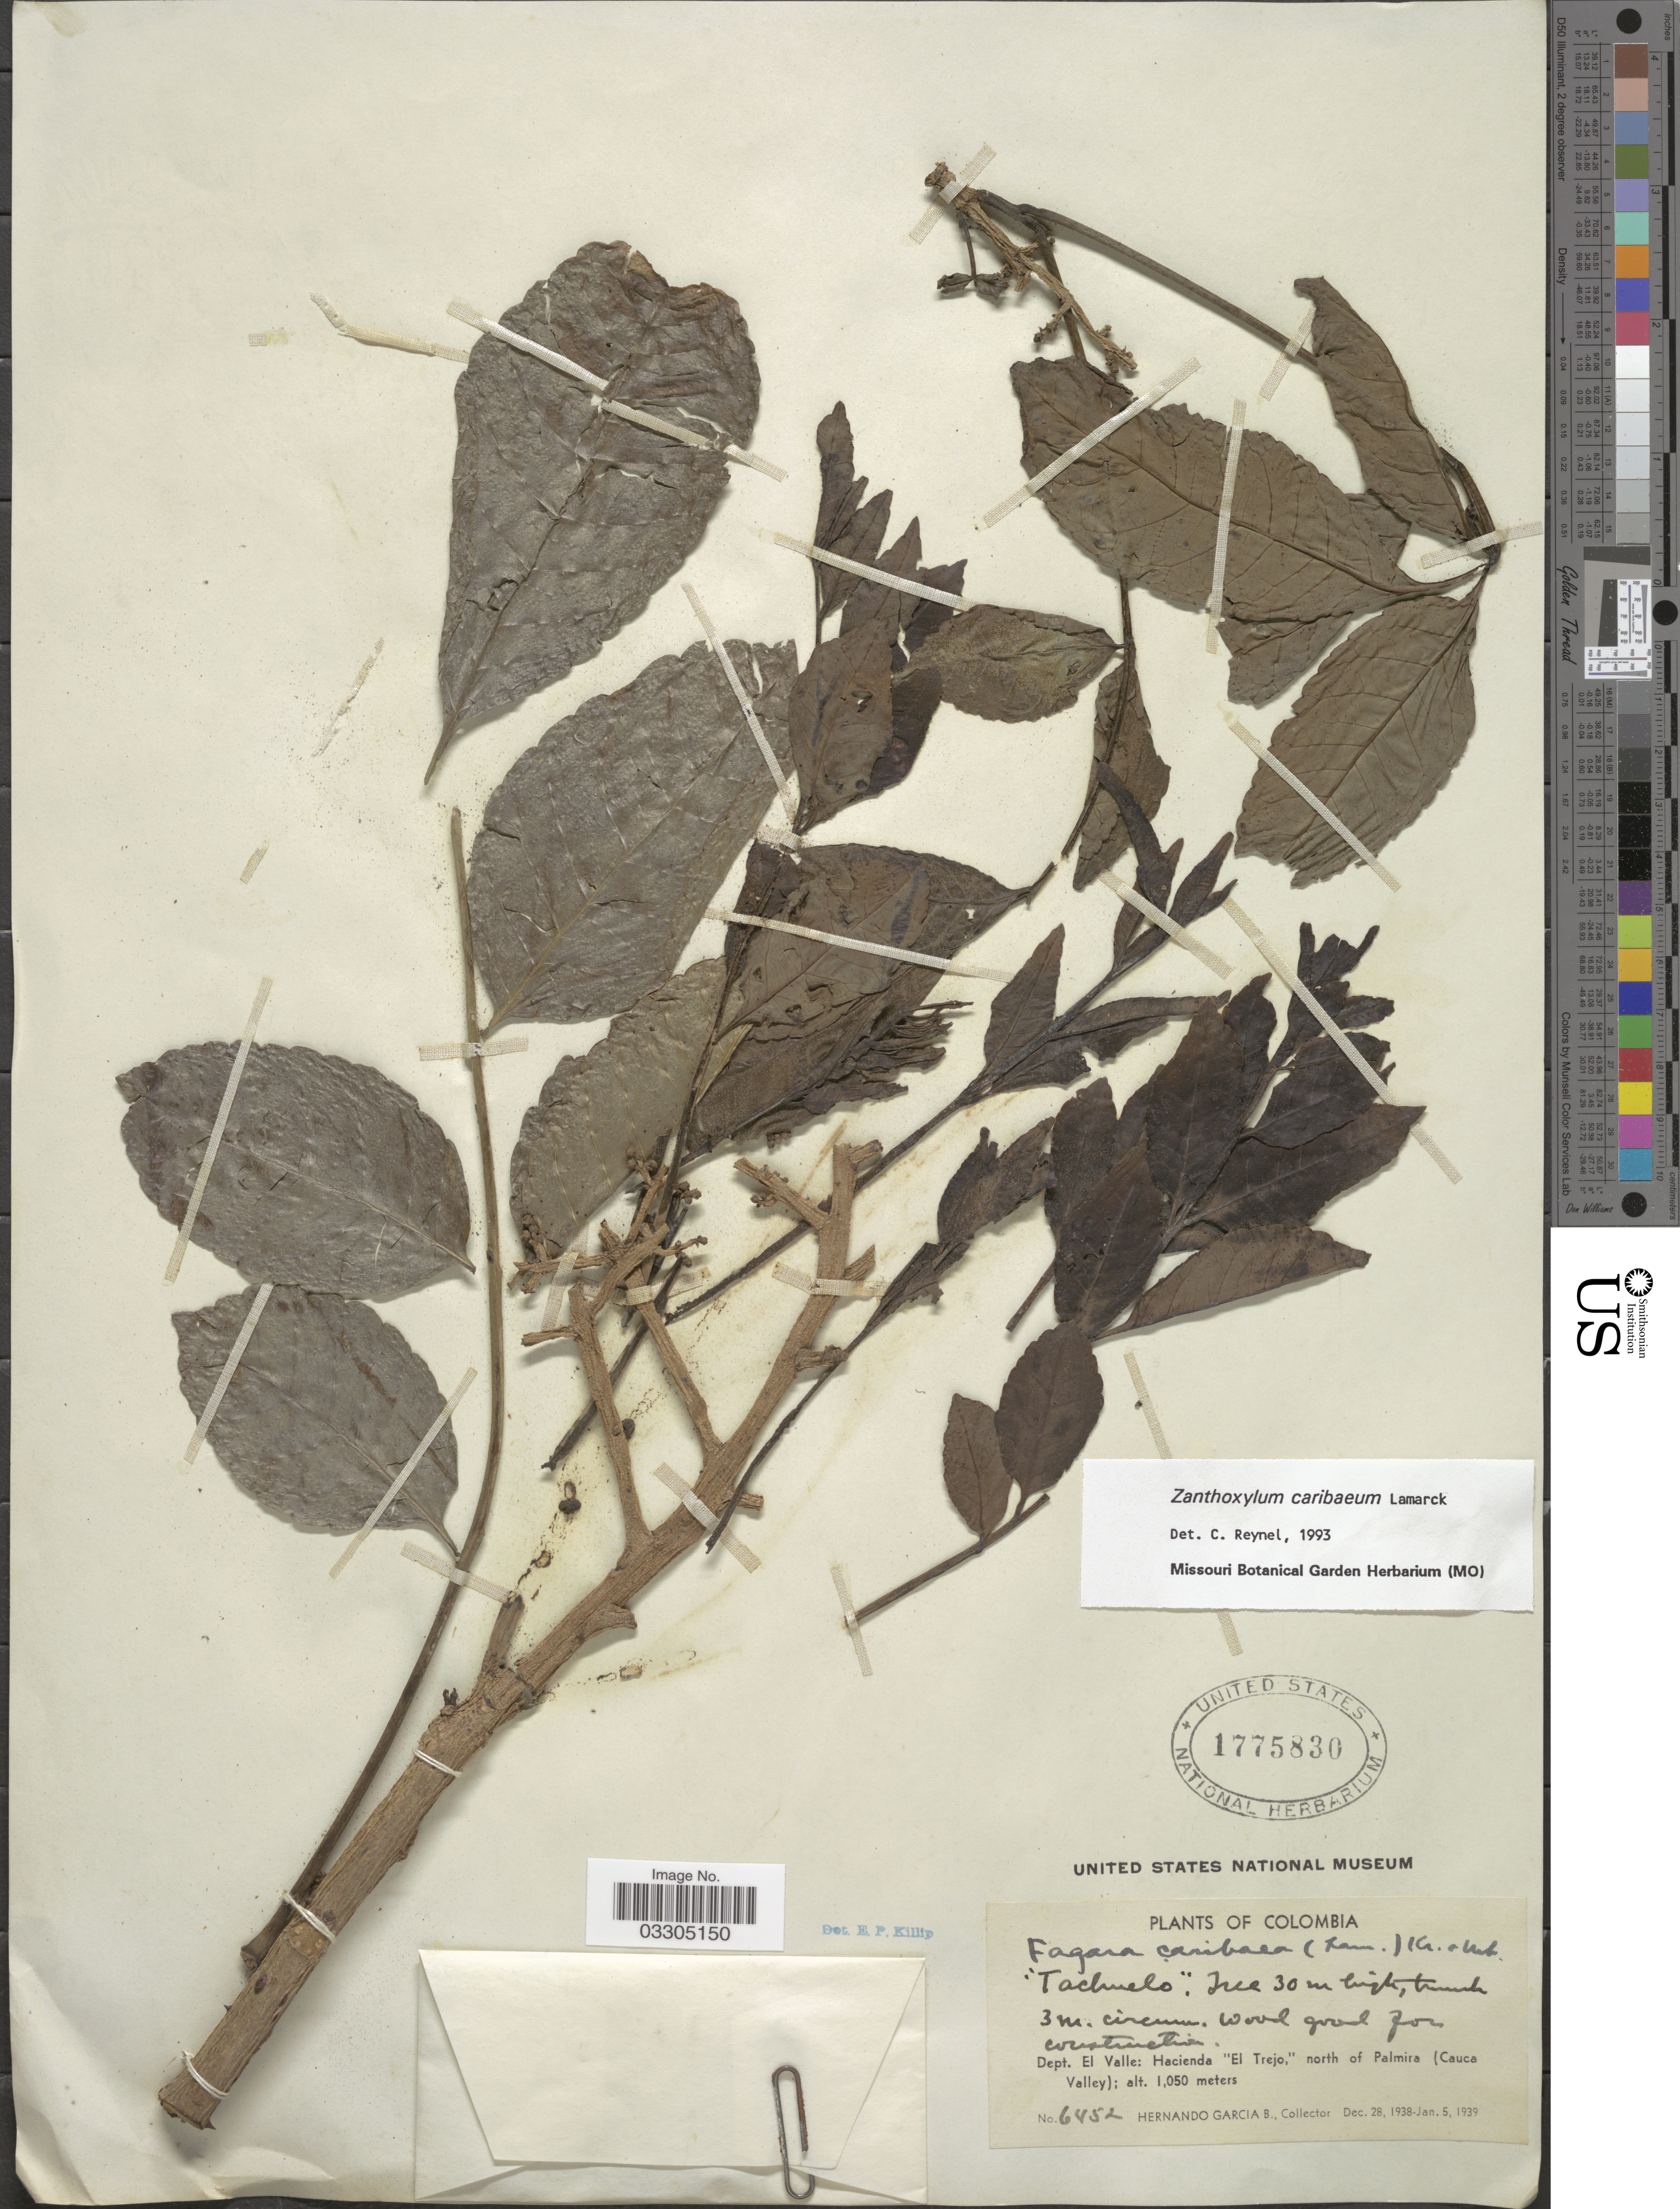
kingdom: Plantae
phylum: Tracheophyta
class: Magnoliopsida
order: Sapindales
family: Rutaceae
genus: Zanthoxylum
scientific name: Zanthoxylum caribaeum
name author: Lam.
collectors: H. García Barriga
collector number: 6452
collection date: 1938-12-28/1939-01-05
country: Colombia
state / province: Valle del Cauca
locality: Dept. El Valle: Hacienda "El Trejo", north of Palmira (Cauca Valley).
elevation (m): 1050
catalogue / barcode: US 1775830